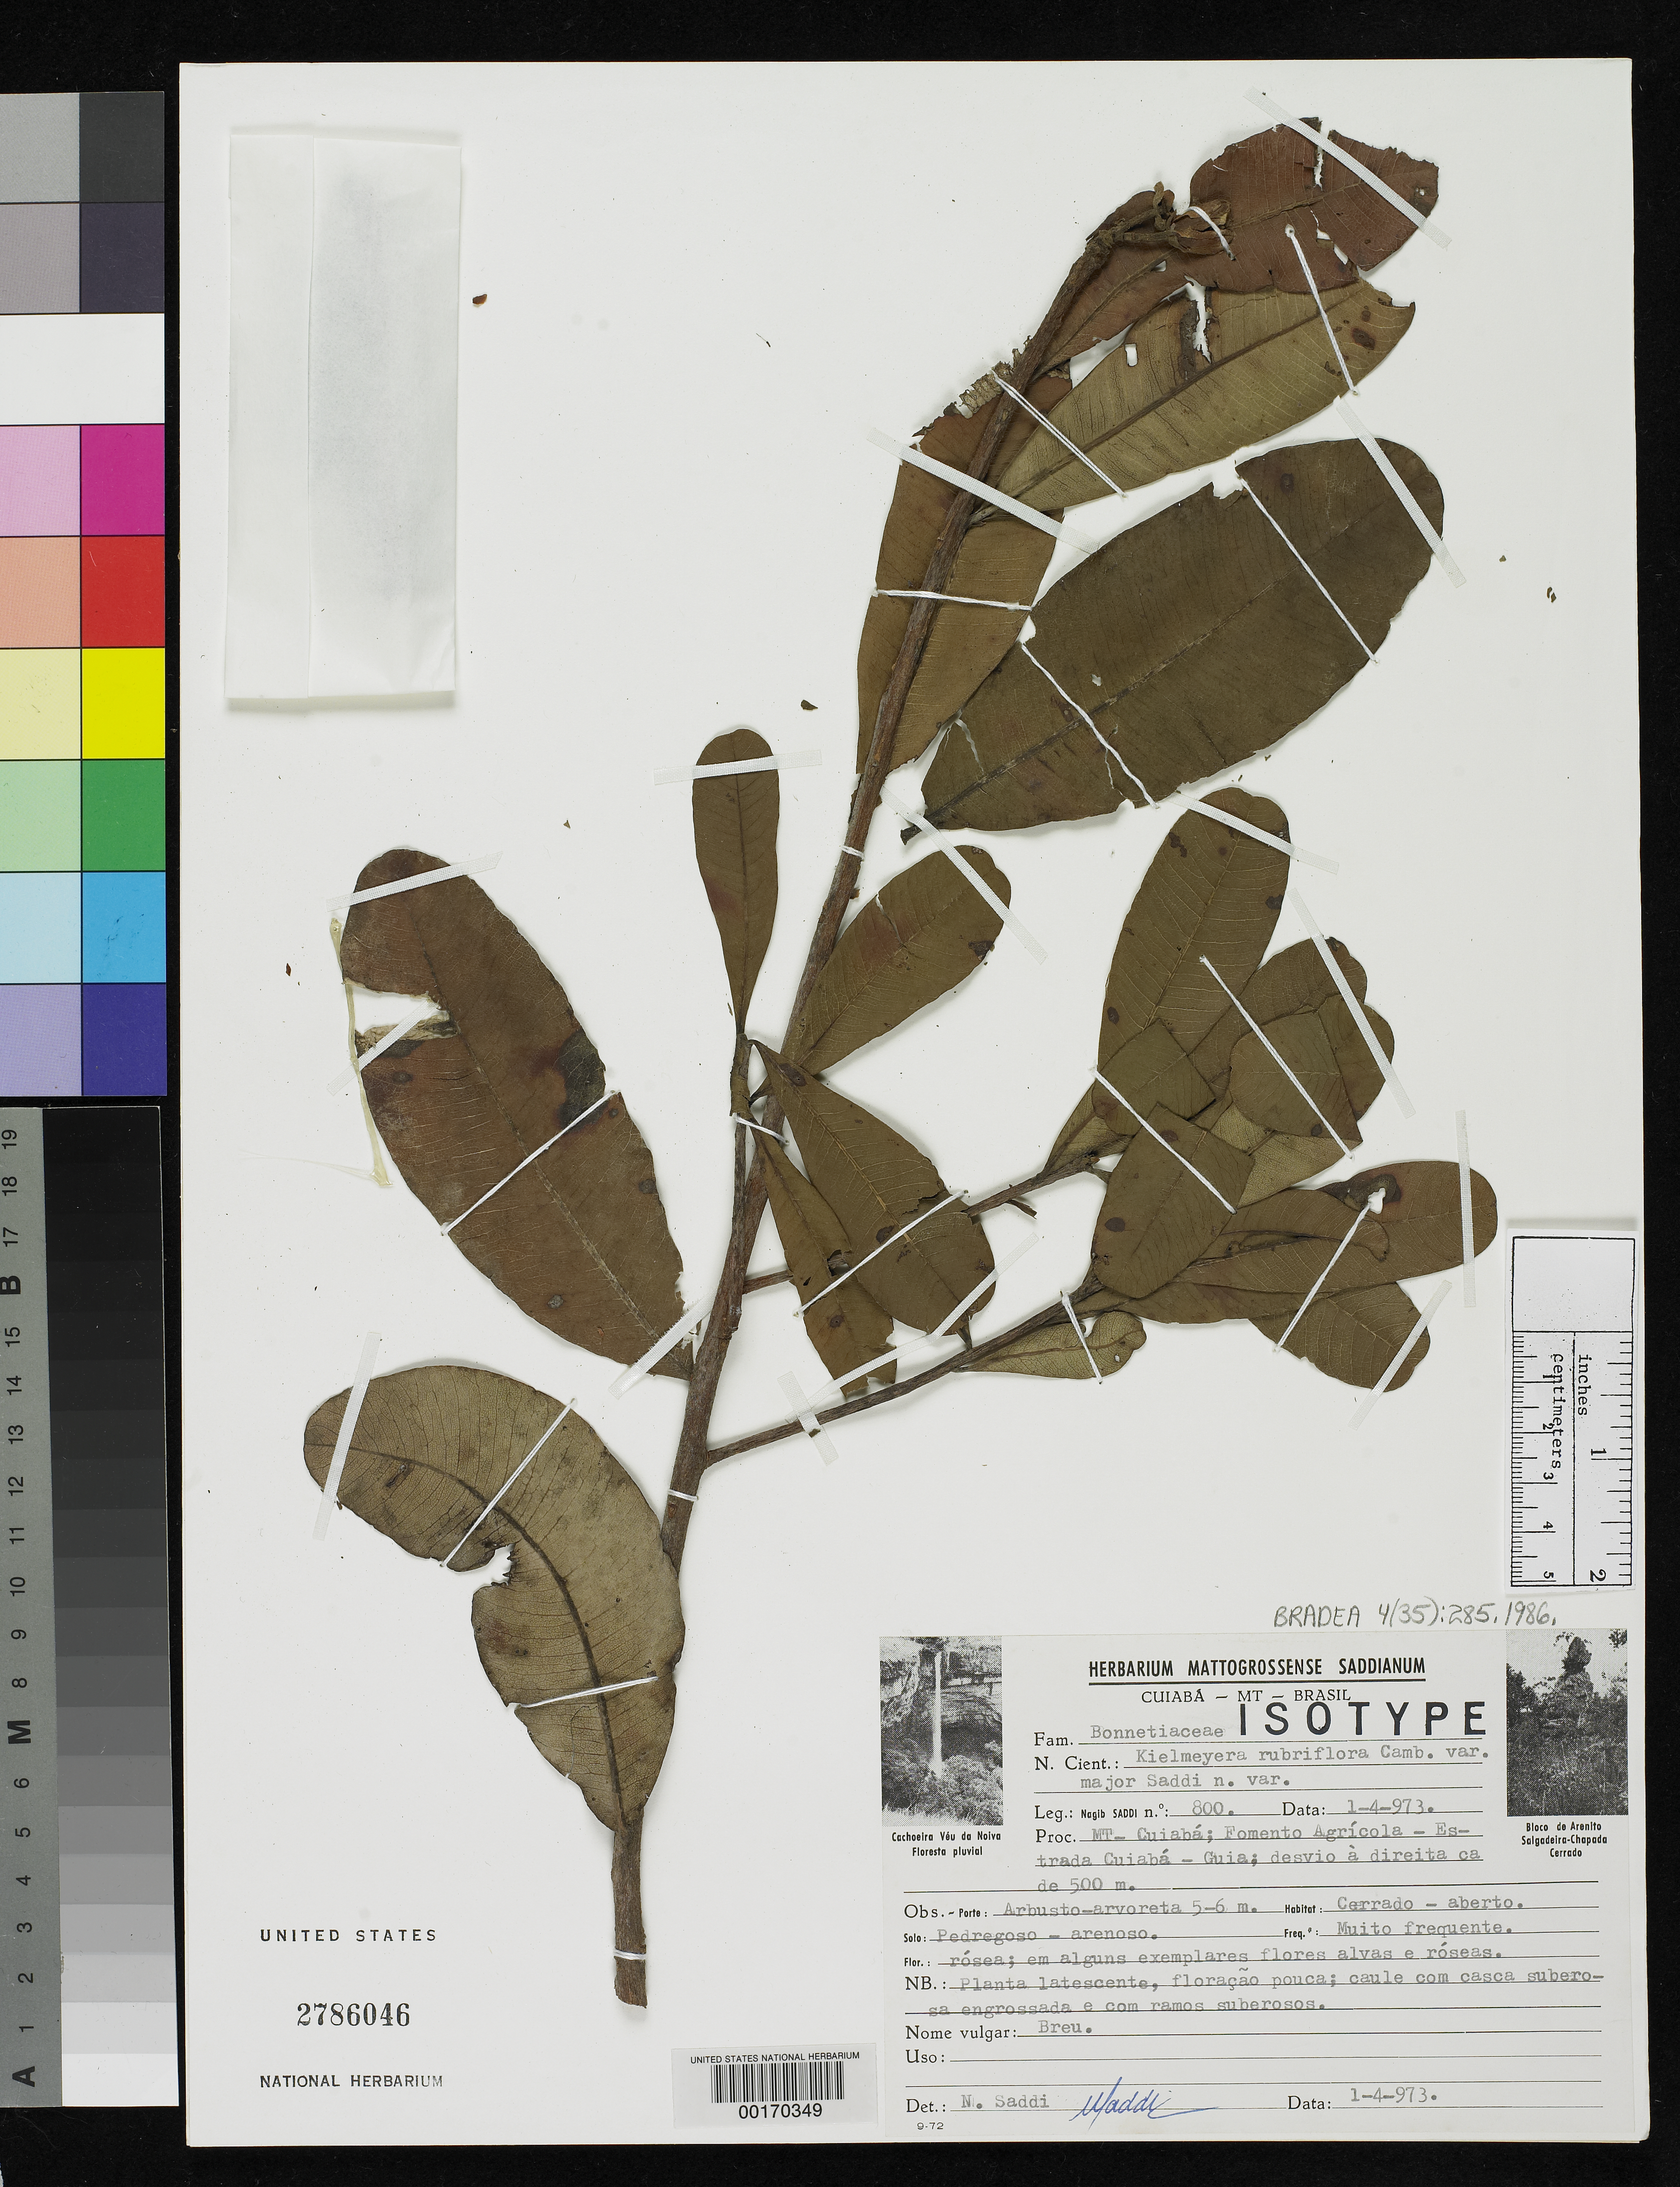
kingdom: Plantae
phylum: Tracheophyta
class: Magnoliopsida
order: Malpighiales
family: Calophyllaceae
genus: Kielmeyera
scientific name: Kielmeyera rubriflora var. major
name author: Saddi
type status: Isotype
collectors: N. Saddi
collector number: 800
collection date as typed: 01 Apr 1973 or 04 Jan 1973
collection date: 1973-01-04 or 1973-04-01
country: Brazil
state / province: Mato Grosso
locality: Cuiaba, Fomento Agricola, Estrada Cuiaba-Guia, Desvio a Direita.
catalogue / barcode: US 2786046